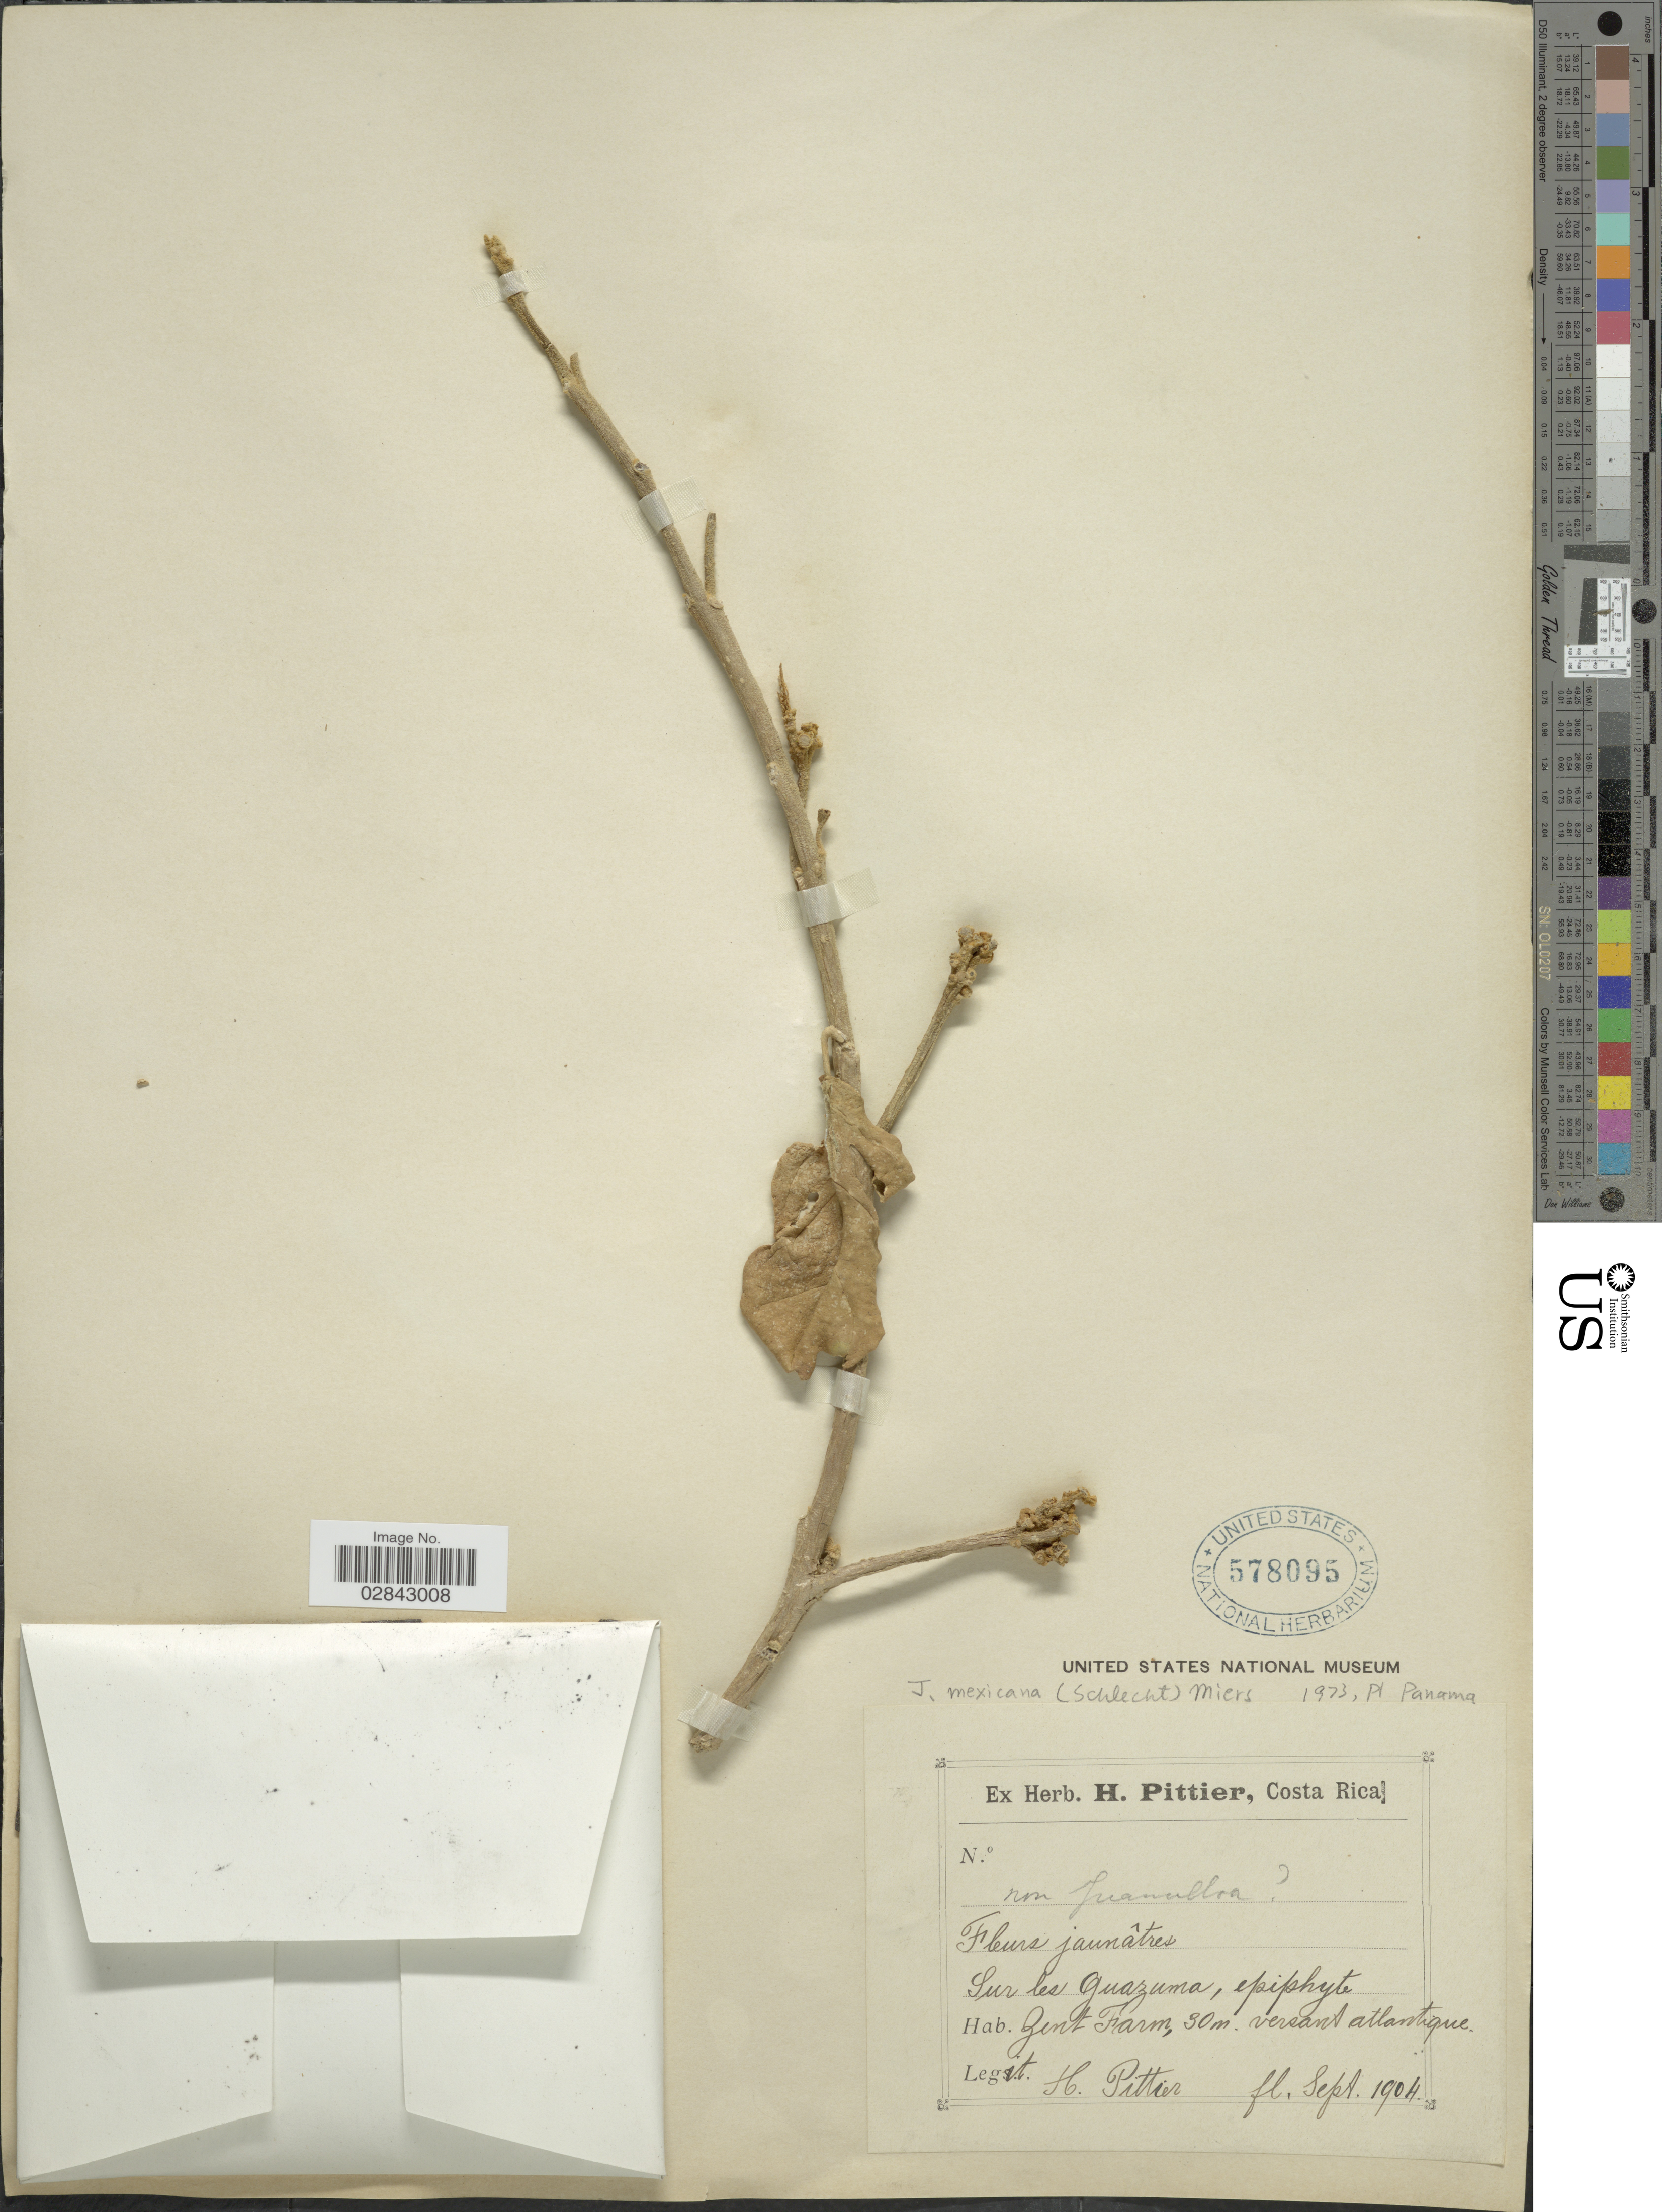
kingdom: Plantae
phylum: Tracheophyta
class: Magnoliopsida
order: Solanales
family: Solanaceae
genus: Juanulloa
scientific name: Juanulloa mexicana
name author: Miers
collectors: H. F. Pittier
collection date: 1904-09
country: Costa Rica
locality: Sur les Guazuma, Gent Farm, versant atlantique.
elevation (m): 30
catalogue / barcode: US 578095